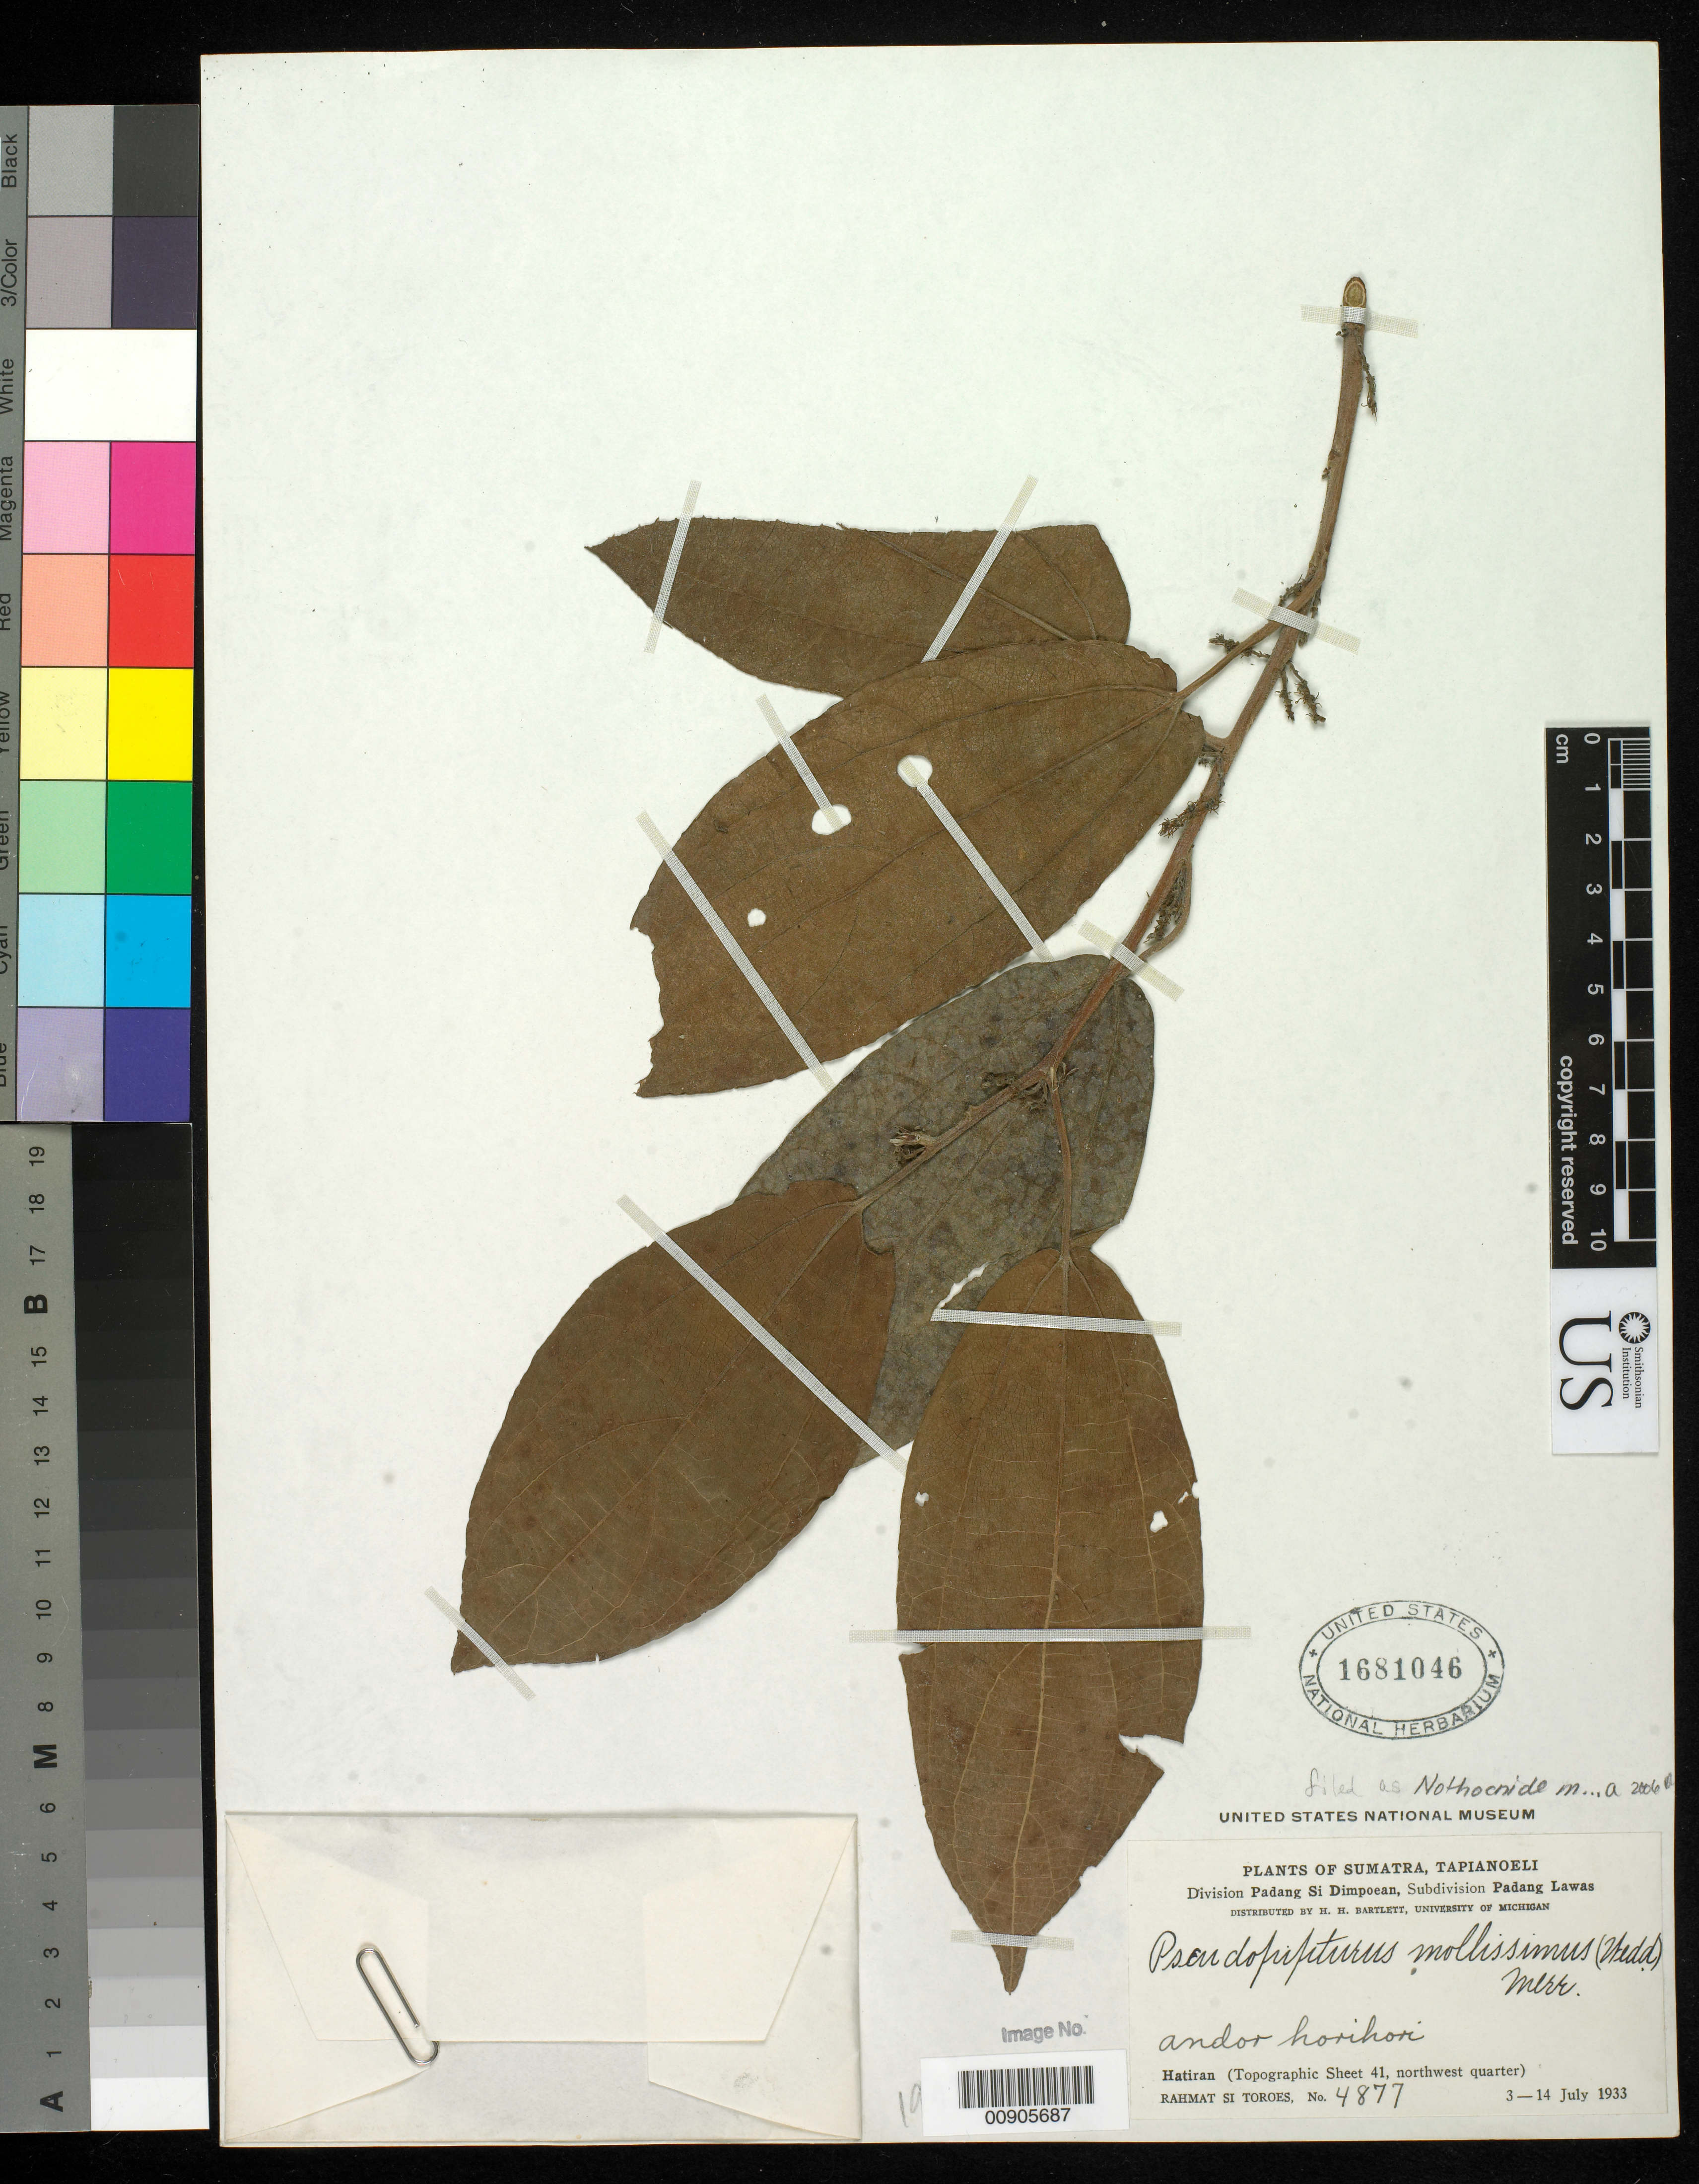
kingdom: Plantae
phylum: Tracheophyta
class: Magnoliopsida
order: Rosales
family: Urticaceae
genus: Nothocnide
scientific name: Nothocnide mollissima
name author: (Blume) Chew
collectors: Rahmat Si Boeea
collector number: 4877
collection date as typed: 03 Jul 1933 to 14 Jul 1933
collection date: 1933-07-03/1933-07-14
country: Indonesia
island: Sumatra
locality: Tapianoeli, Division Padang Si Dimpoean, Subdivision Padang Lawas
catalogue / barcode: US 1681046